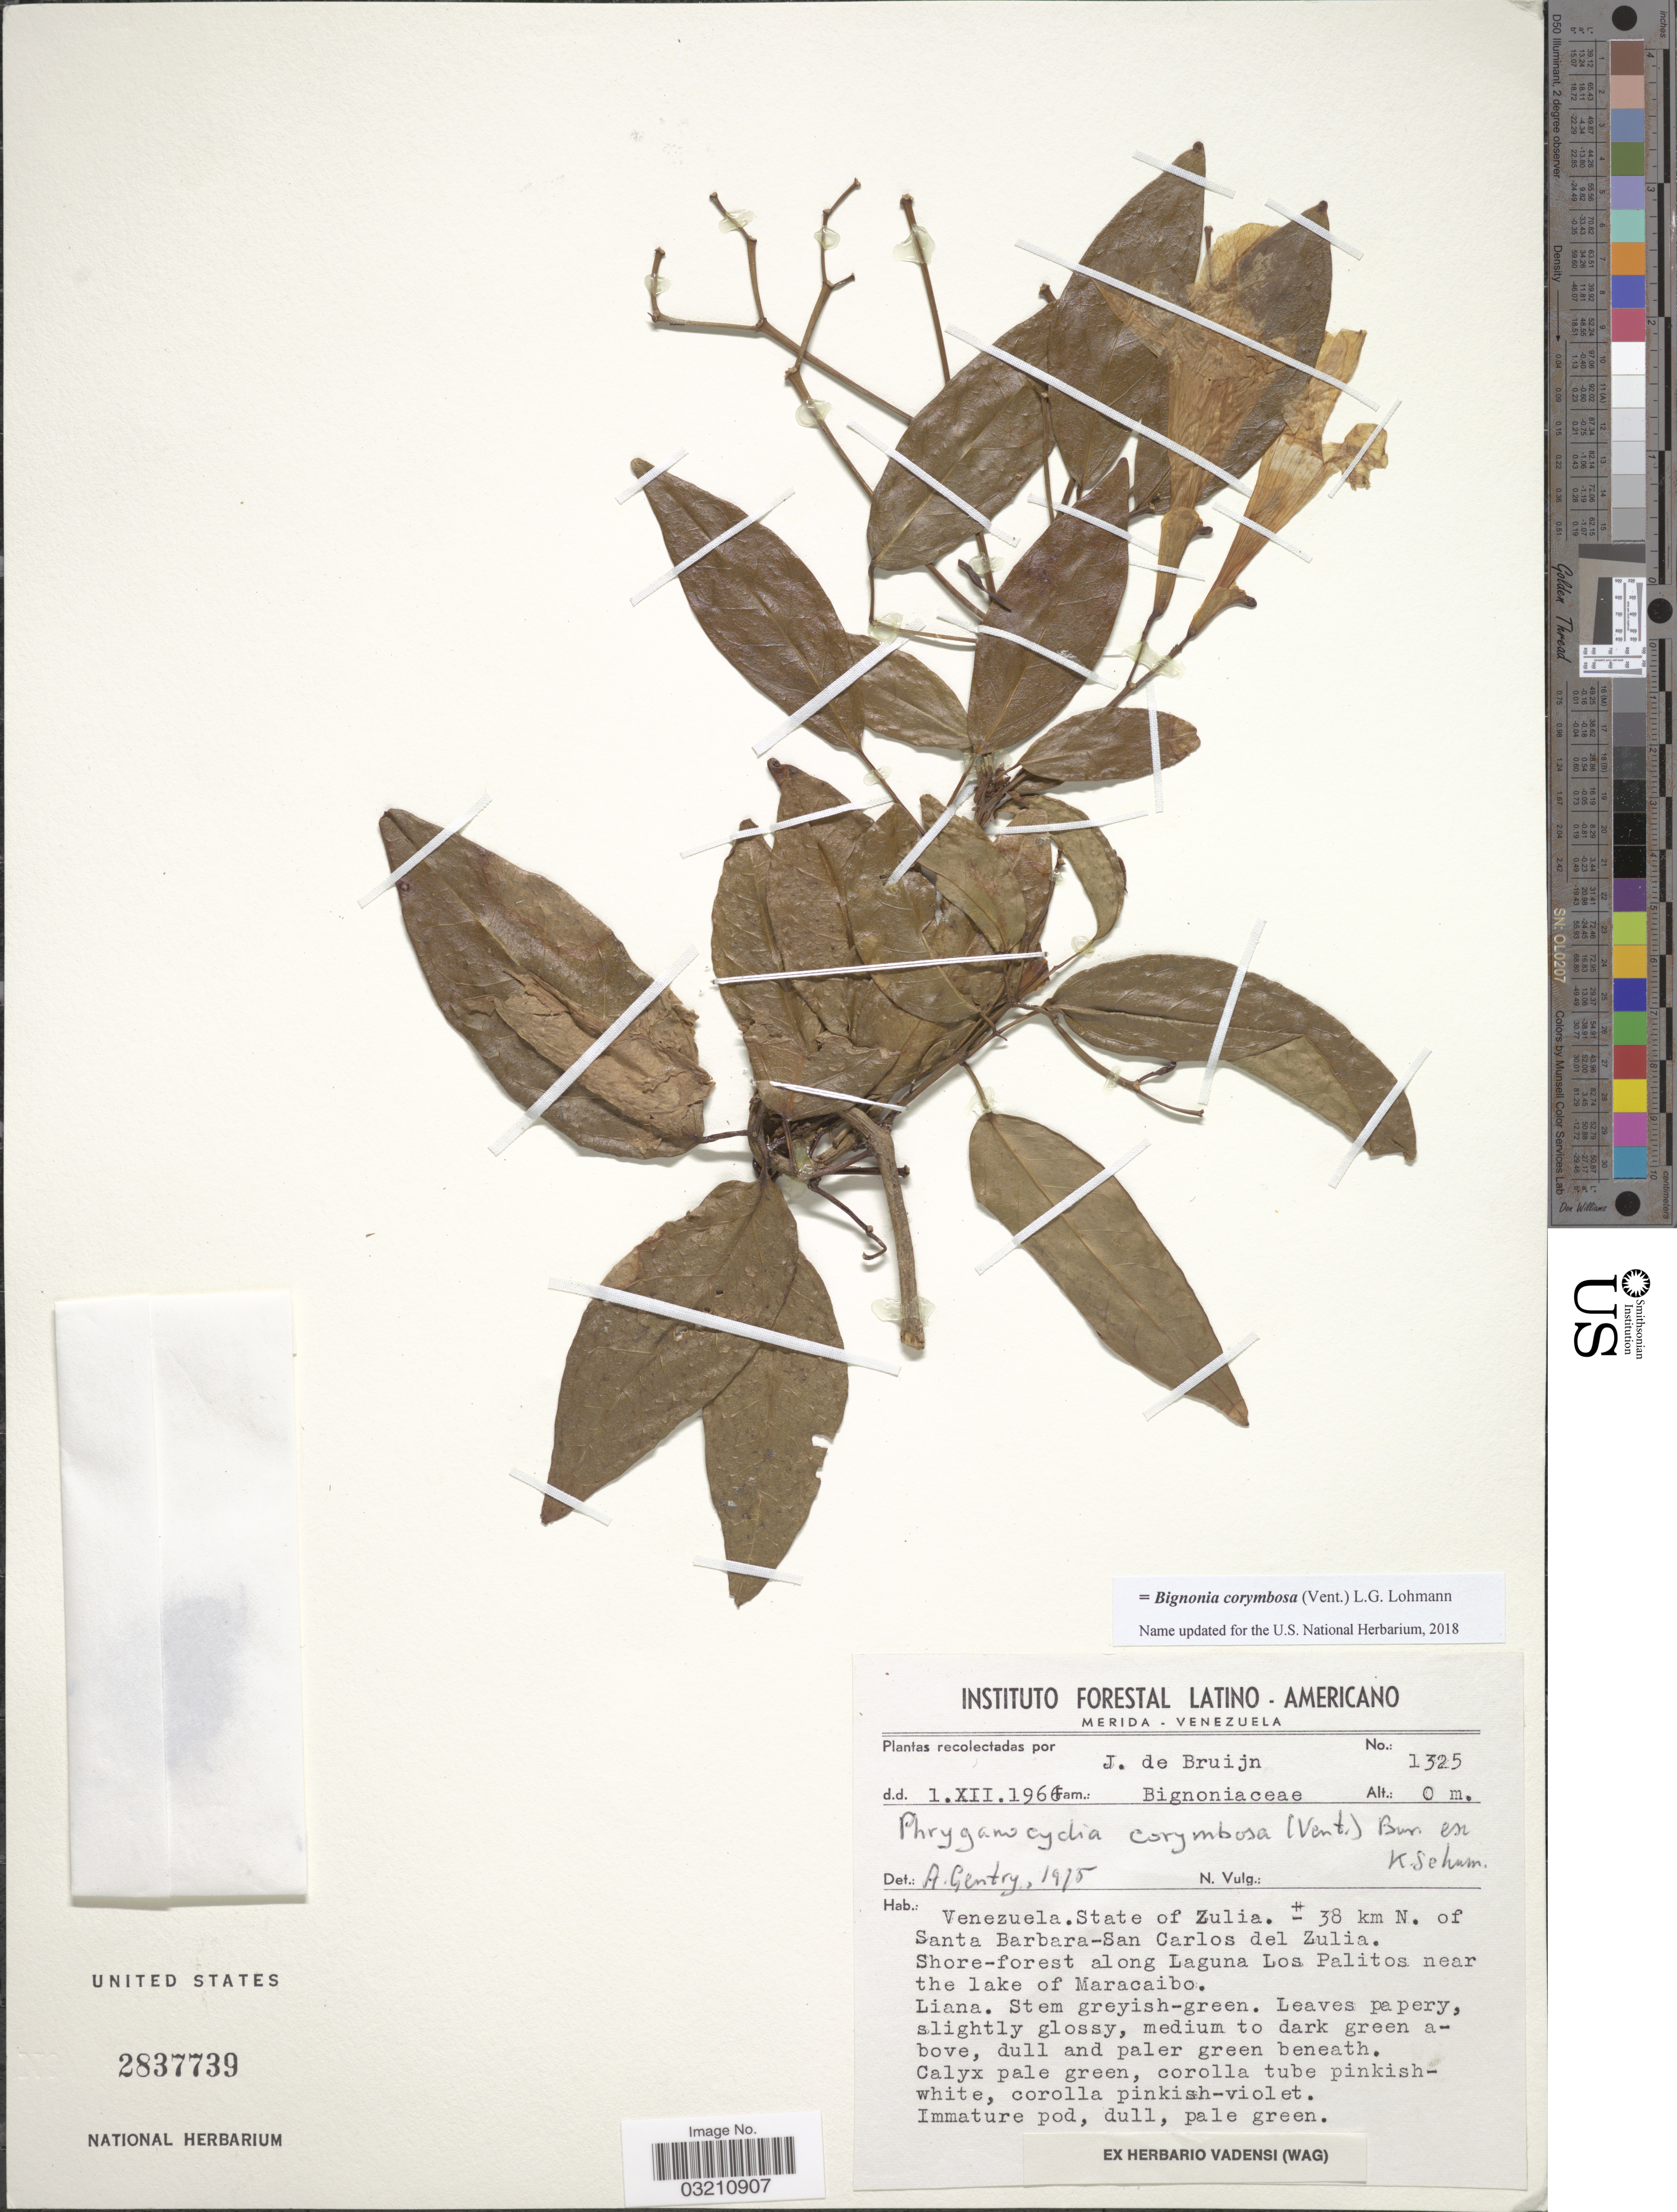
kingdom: Plantae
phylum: Tracheophyta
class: Magnoliopsida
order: Lamiales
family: Bignoniaceae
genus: Bignonia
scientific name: Bignonia corymbosa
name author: (Vent.) L.G. Lohmann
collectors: J. Bruijn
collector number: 1325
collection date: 1966-12-01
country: Venezuela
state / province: Zulia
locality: ± 38 km N. of Santa Barbara-San Carlos del Zulia. Shore-forest along Laguna Los Palitos near the lake of Maracaibo.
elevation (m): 0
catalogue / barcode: US 2837739